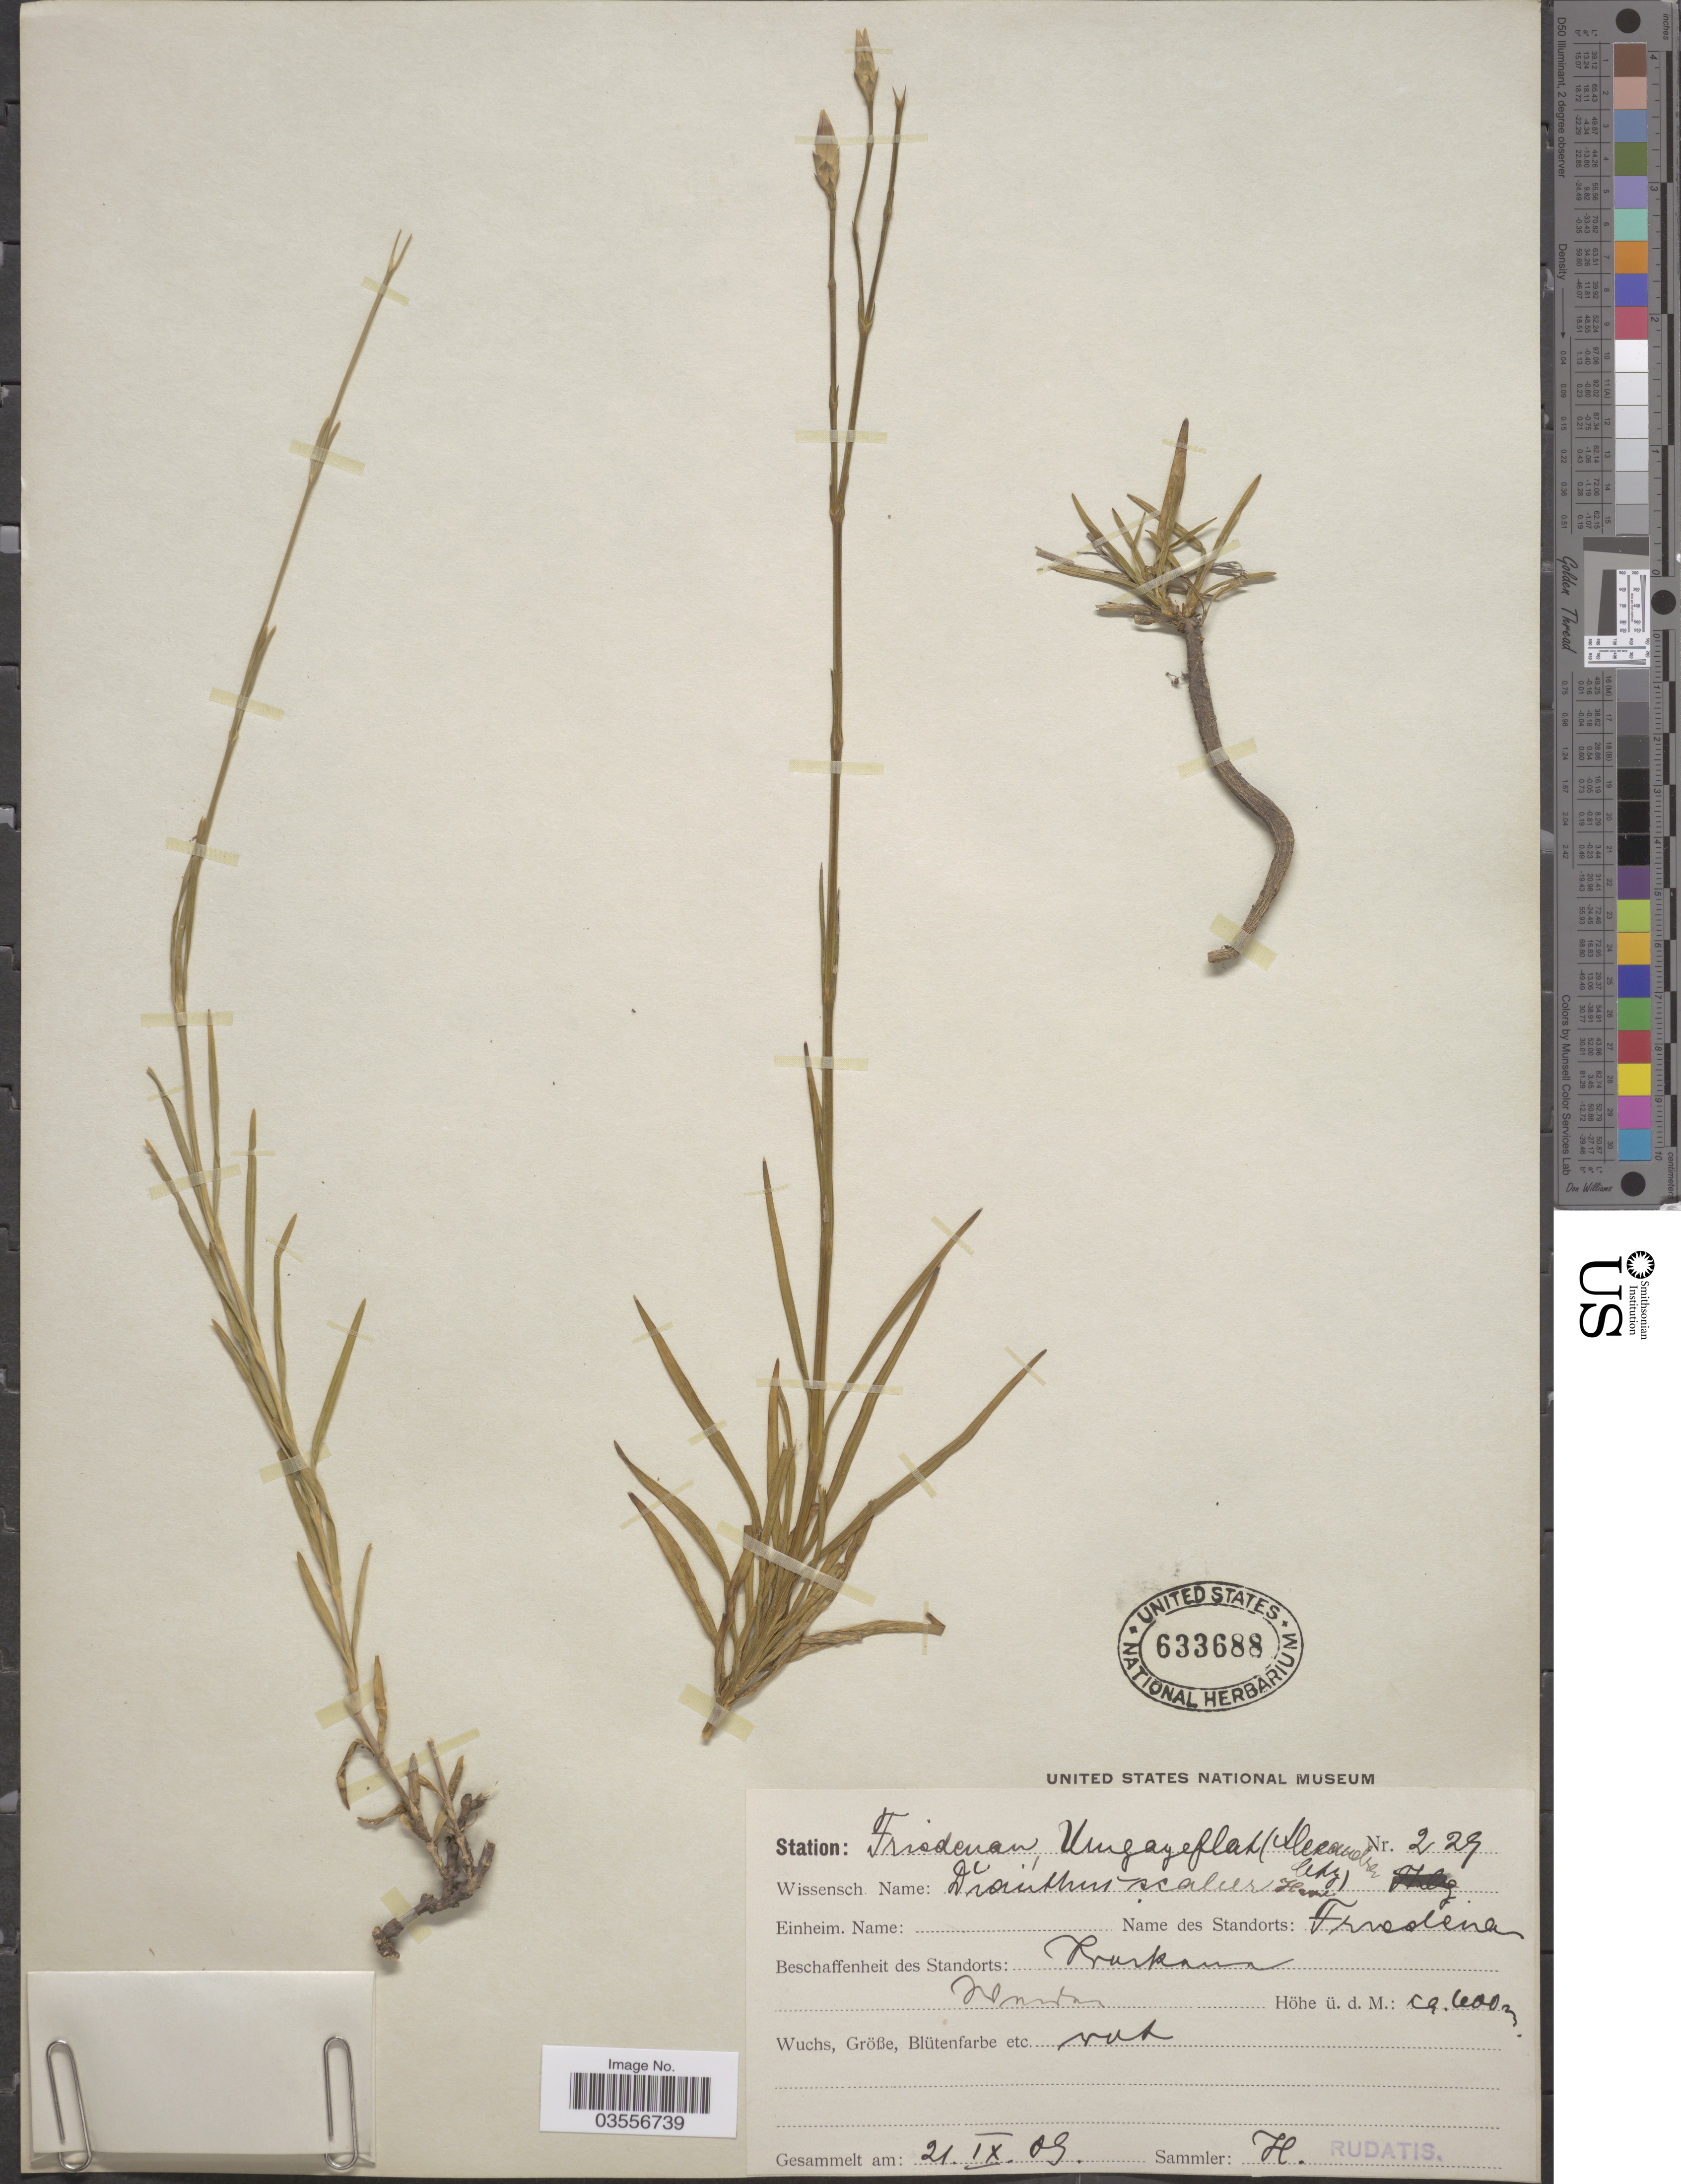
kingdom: Plantae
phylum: Tracheophyta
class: Magnoliopsida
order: Caryophyllales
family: Caryophyllaceae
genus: Dianthus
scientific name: Dianthus scaber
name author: Chaix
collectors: H. Rudatis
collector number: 229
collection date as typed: Transcribed d/m/y: 21/9/9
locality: Station: Frisdenan, Umgayeflat. [interpreted] ( [illegible text])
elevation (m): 600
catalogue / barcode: US 633688